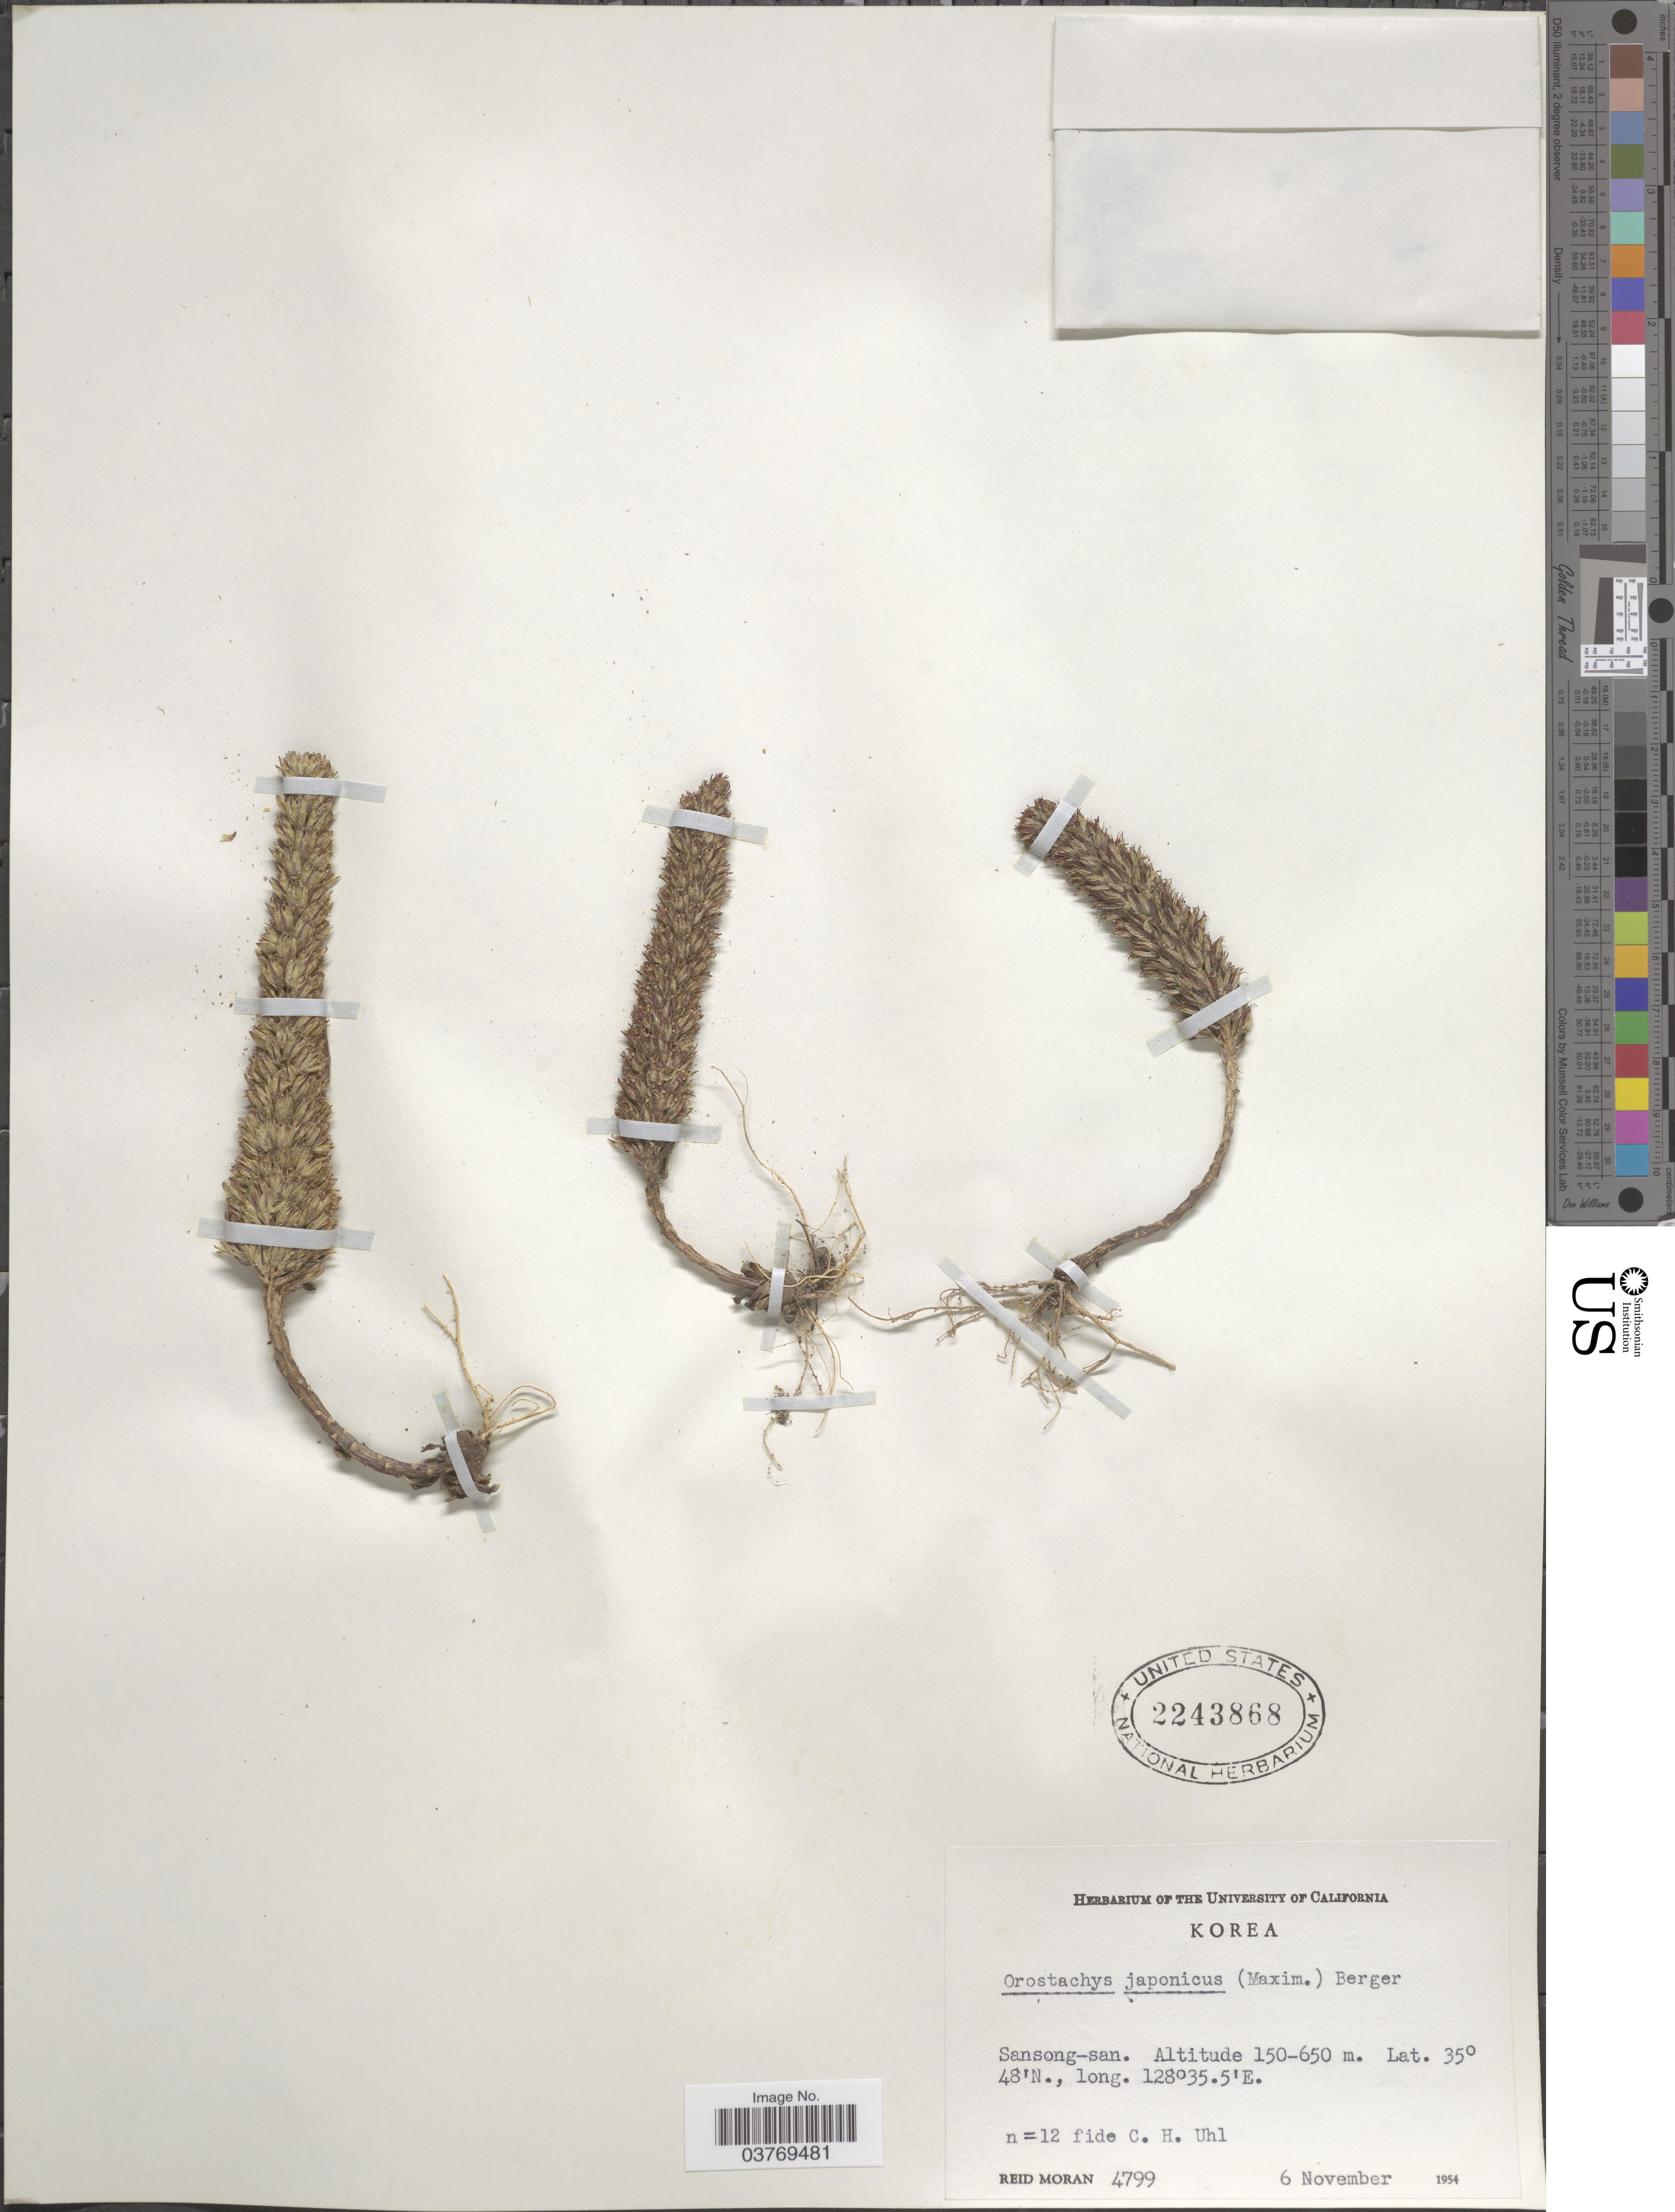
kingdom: Plantae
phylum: Tracheophyta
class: Magnoliopsida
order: Saxifragales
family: Crassulaceae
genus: Orostachys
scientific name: Orostachys japonica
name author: (Maxim.) A. Berger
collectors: R. Moran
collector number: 4799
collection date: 1954-11-06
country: North Korea / South Korea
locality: Korea. Sansong-san.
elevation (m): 150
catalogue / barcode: US 2243868